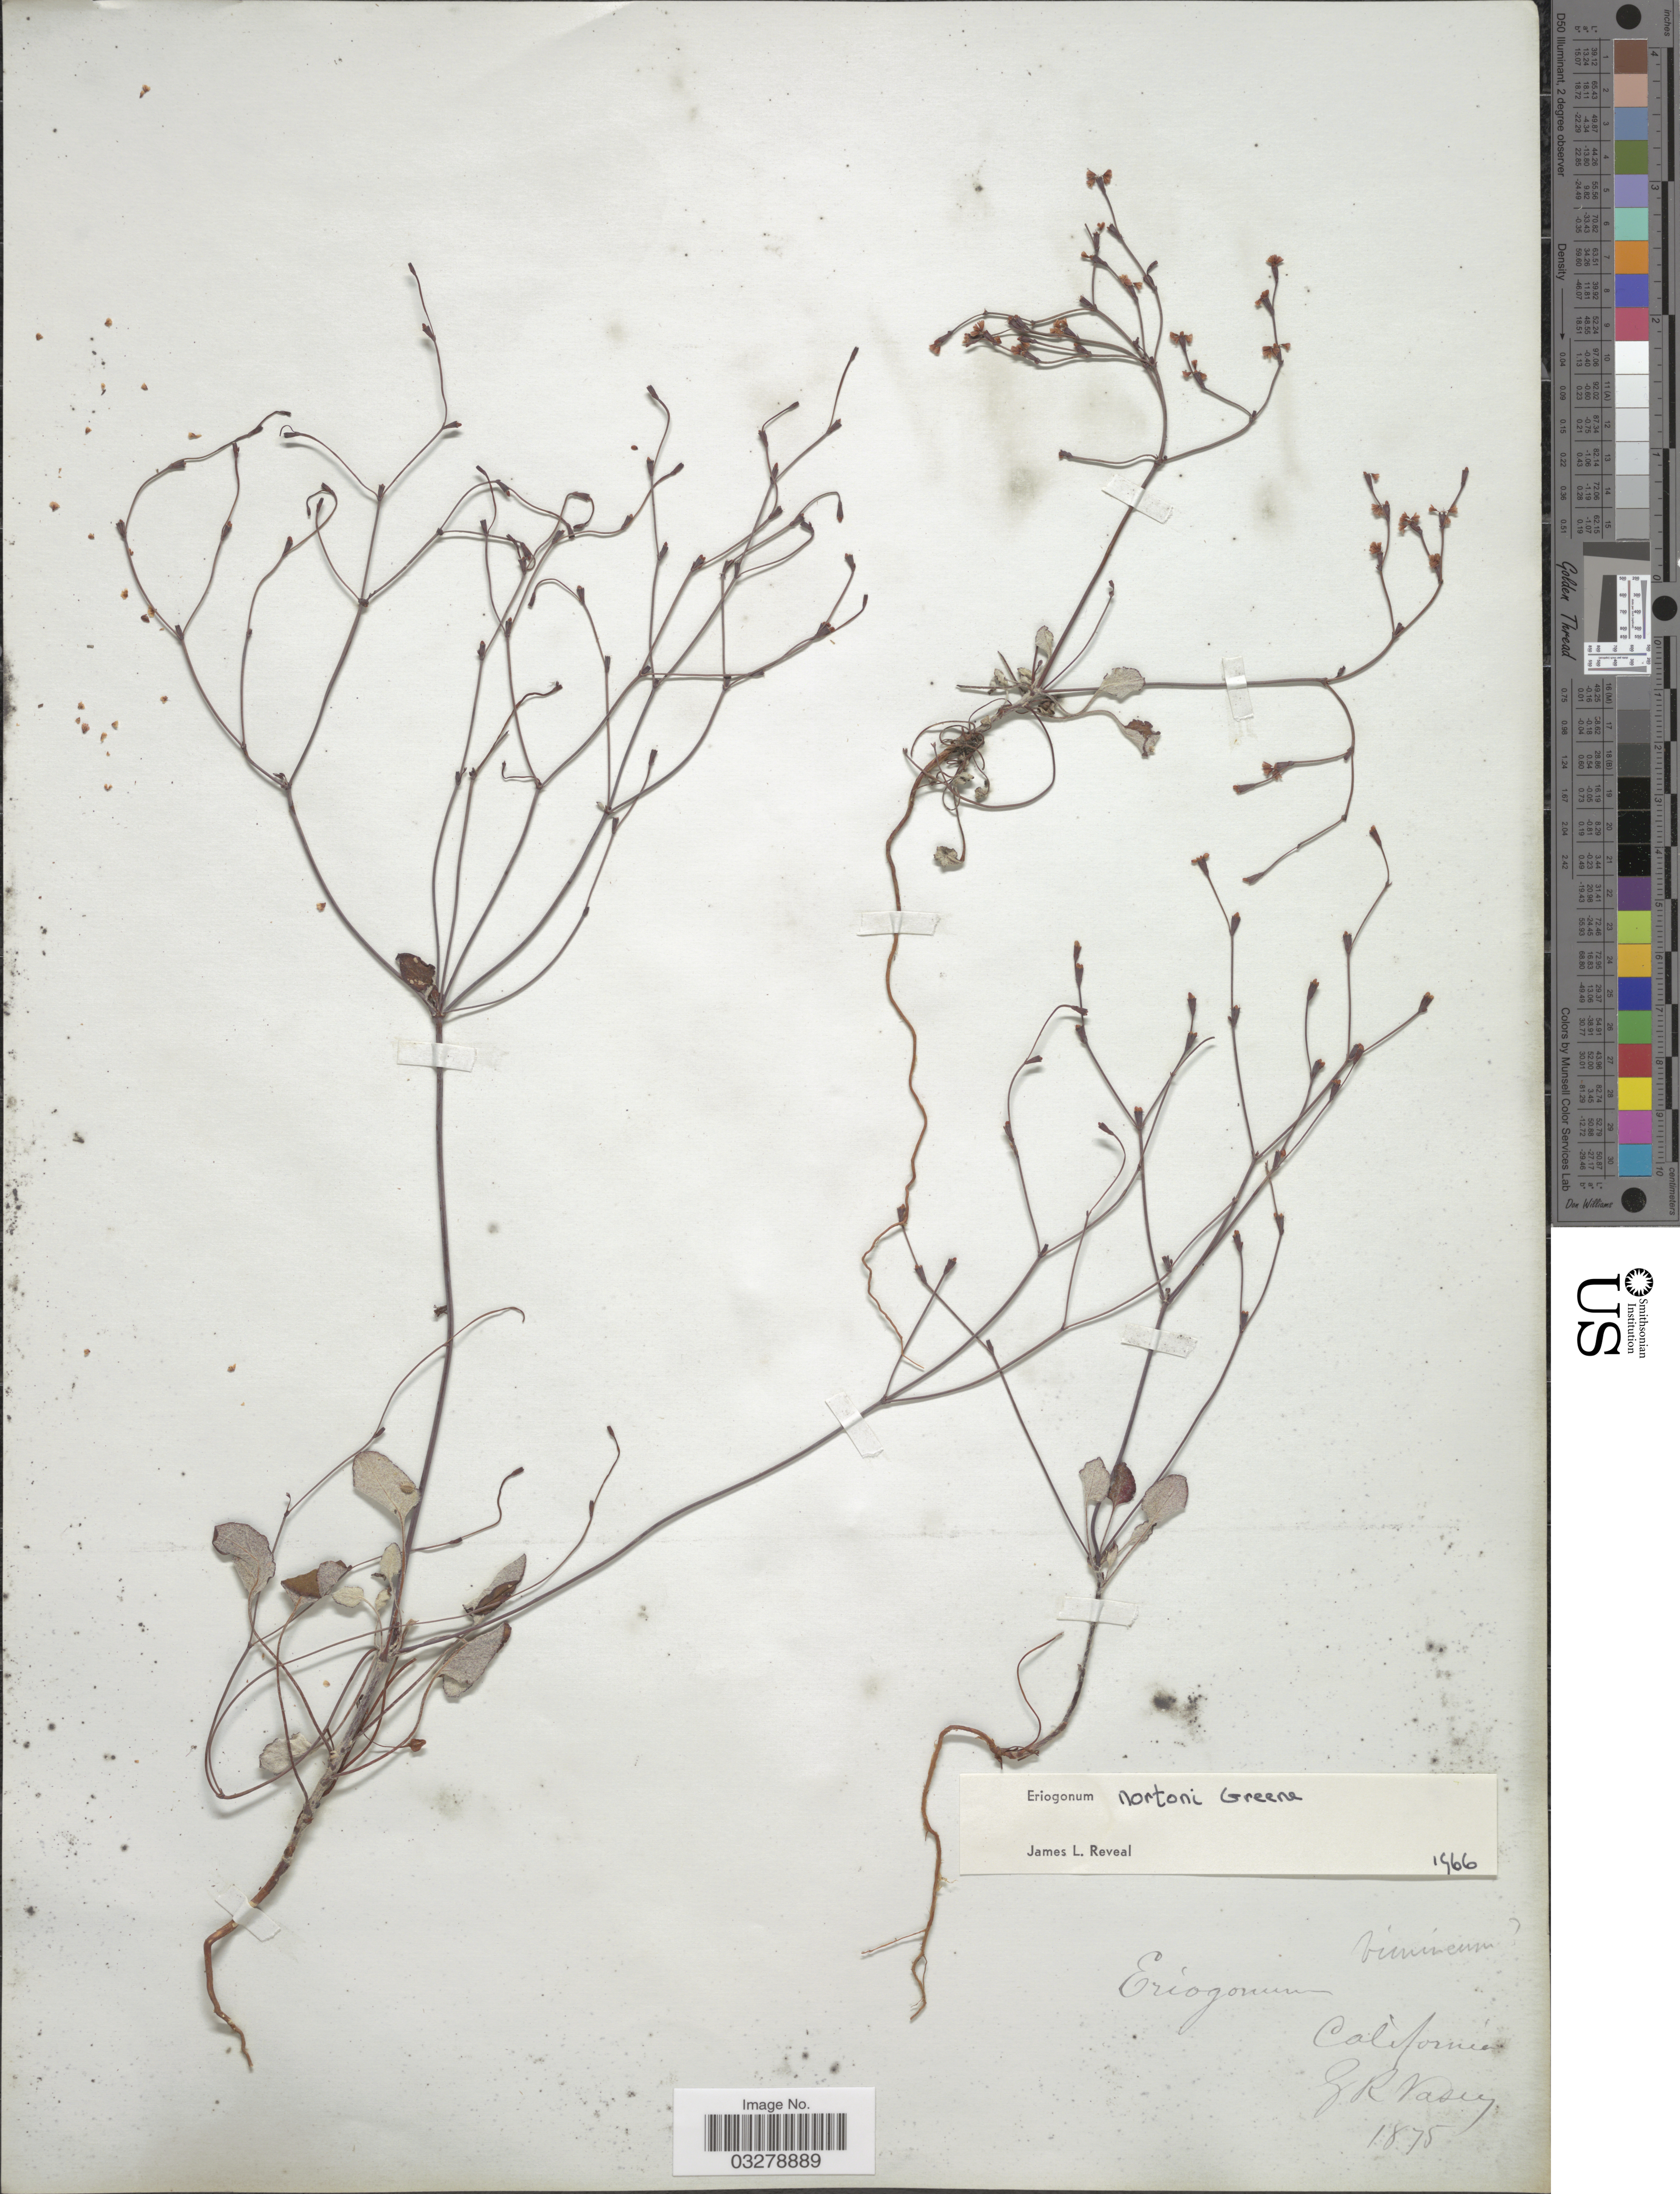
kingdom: Plantae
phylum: Tracheophyta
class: Magnoliopsida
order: Caryophyllales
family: Polygonaceae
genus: Eriogonum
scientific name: Eriogonum nortonii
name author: Greene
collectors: G. R. Vasey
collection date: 1875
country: United States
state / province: California